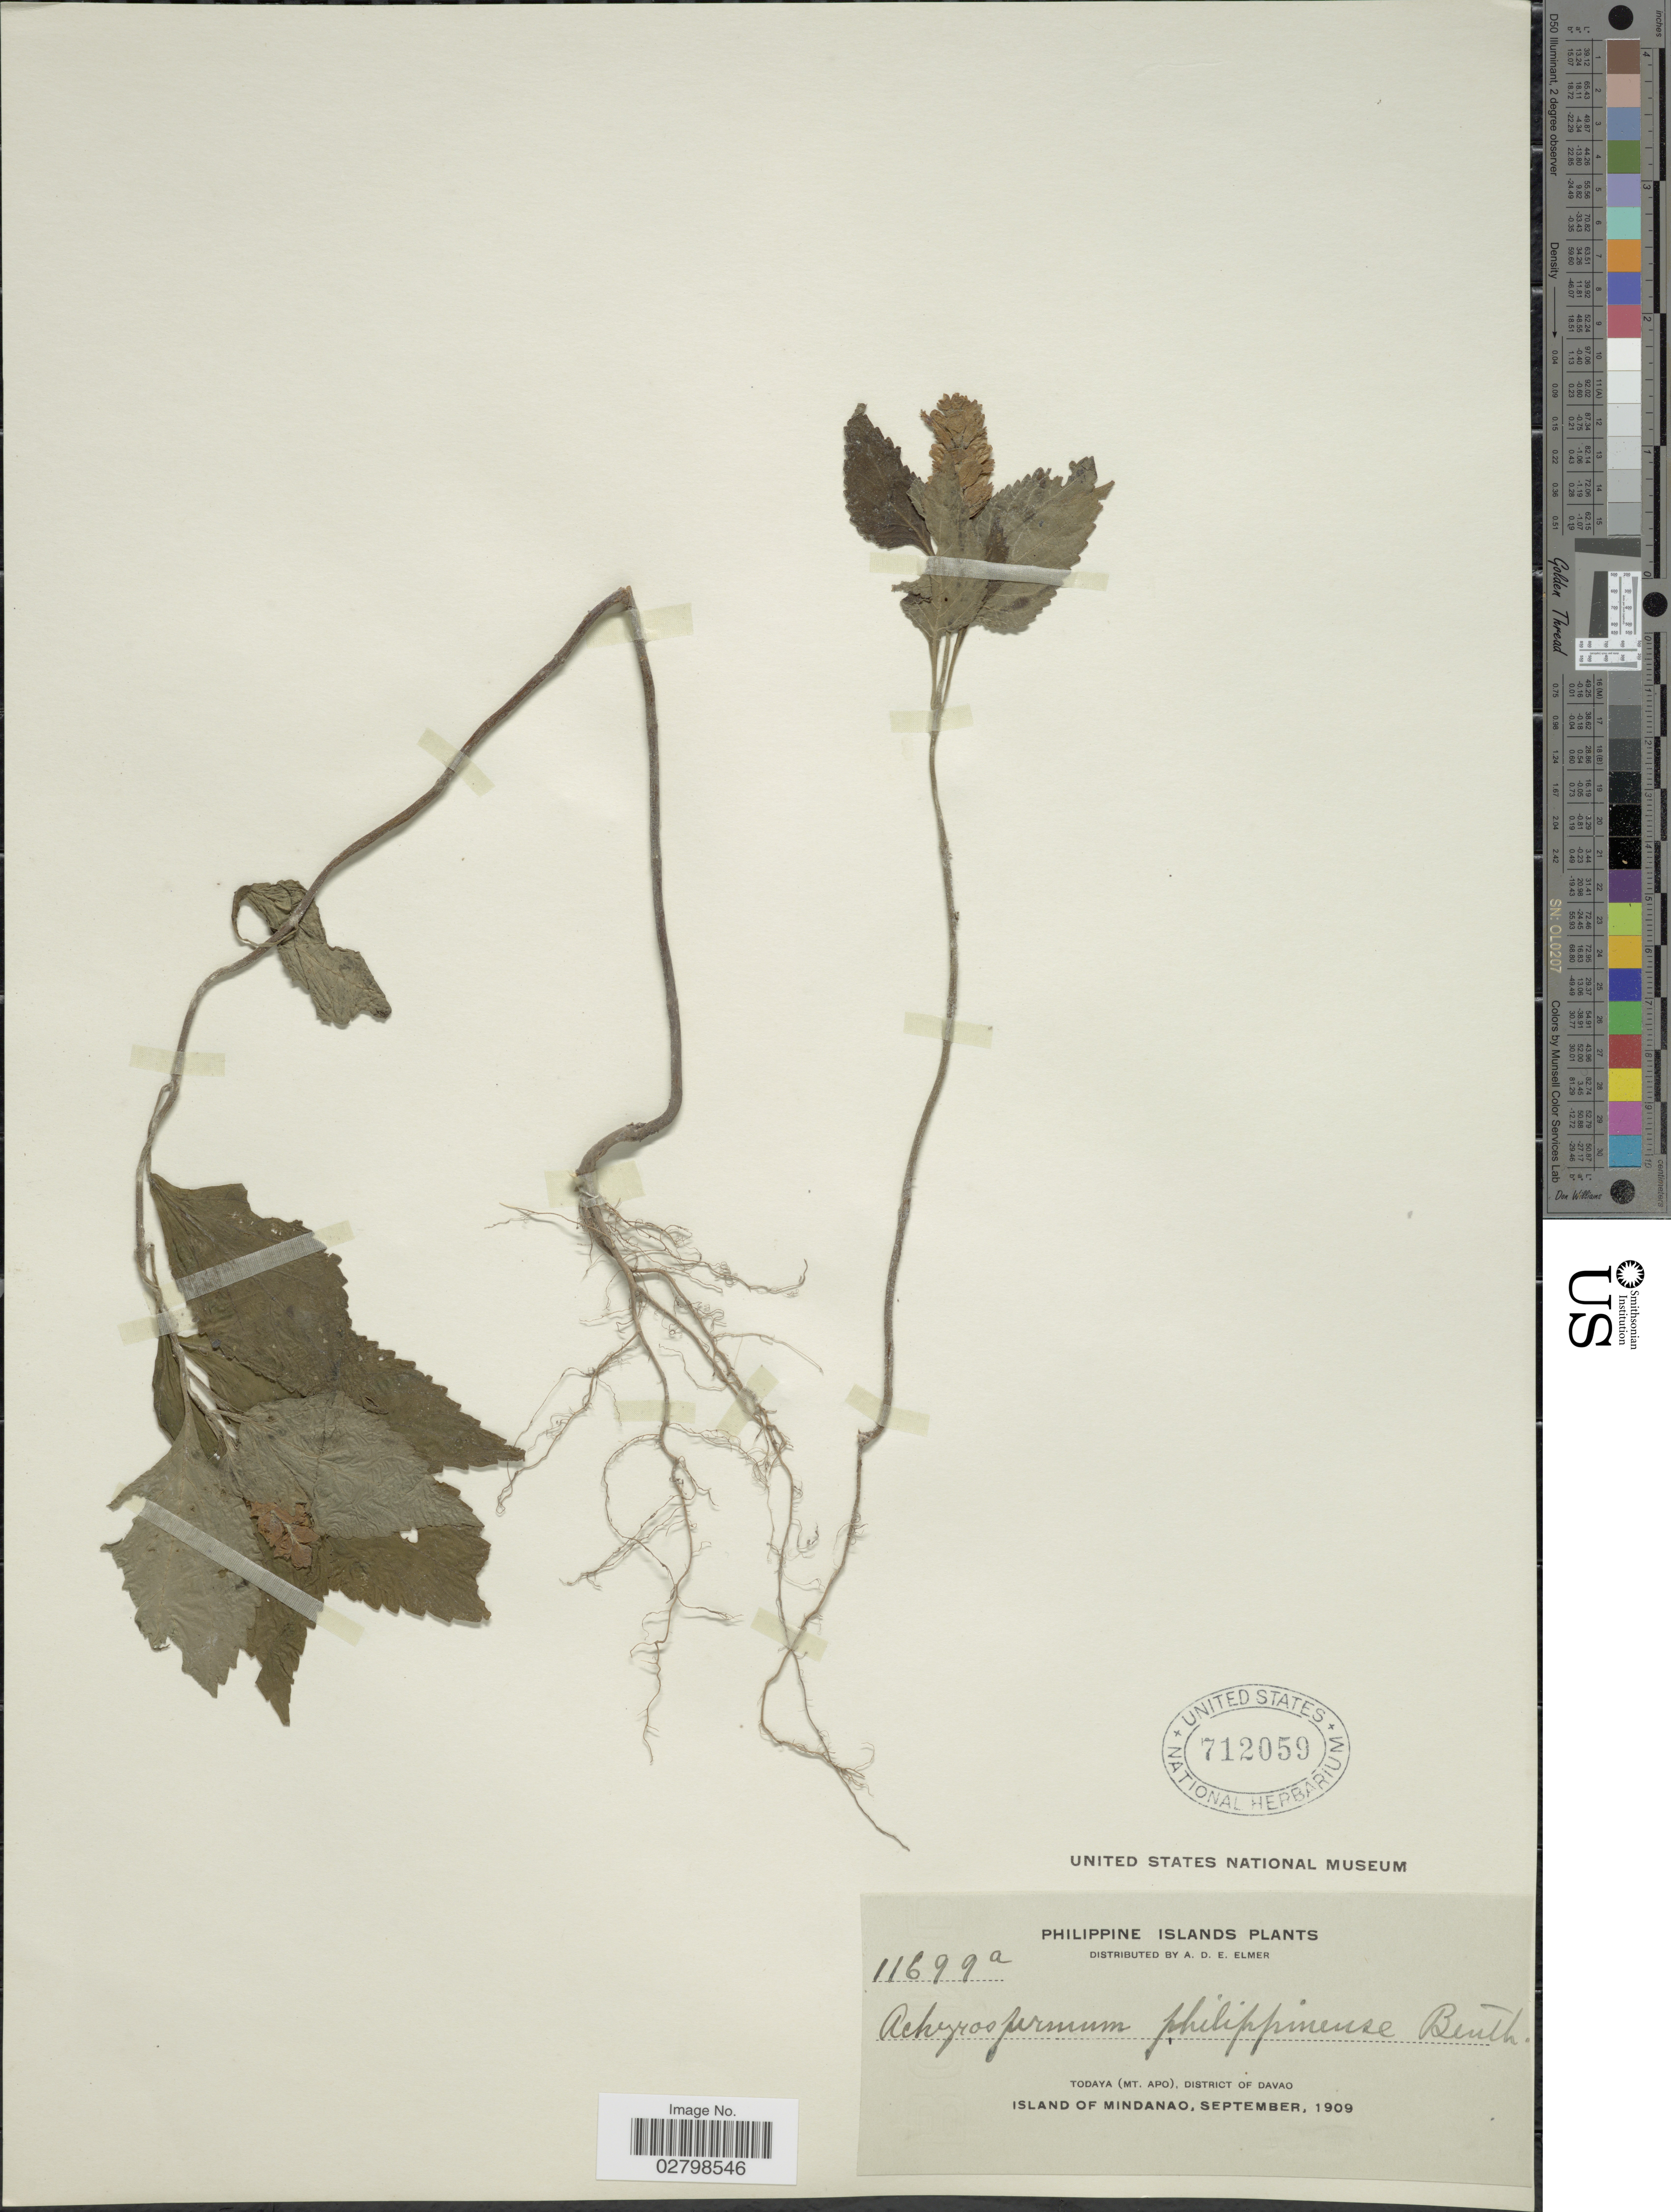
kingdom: Plantae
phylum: Tracheophyta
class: Magnoliopsida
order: Lamiales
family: Lamiaceae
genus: Achyrospermum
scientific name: Achyrospermum philippinense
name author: Benth.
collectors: A. D. E. Elmer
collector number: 11699a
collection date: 1909-09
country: Philippines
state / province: Davao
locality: Todaya (Mt. Apo), District of Davao. Island of Mindanao.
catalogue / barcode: US 712059